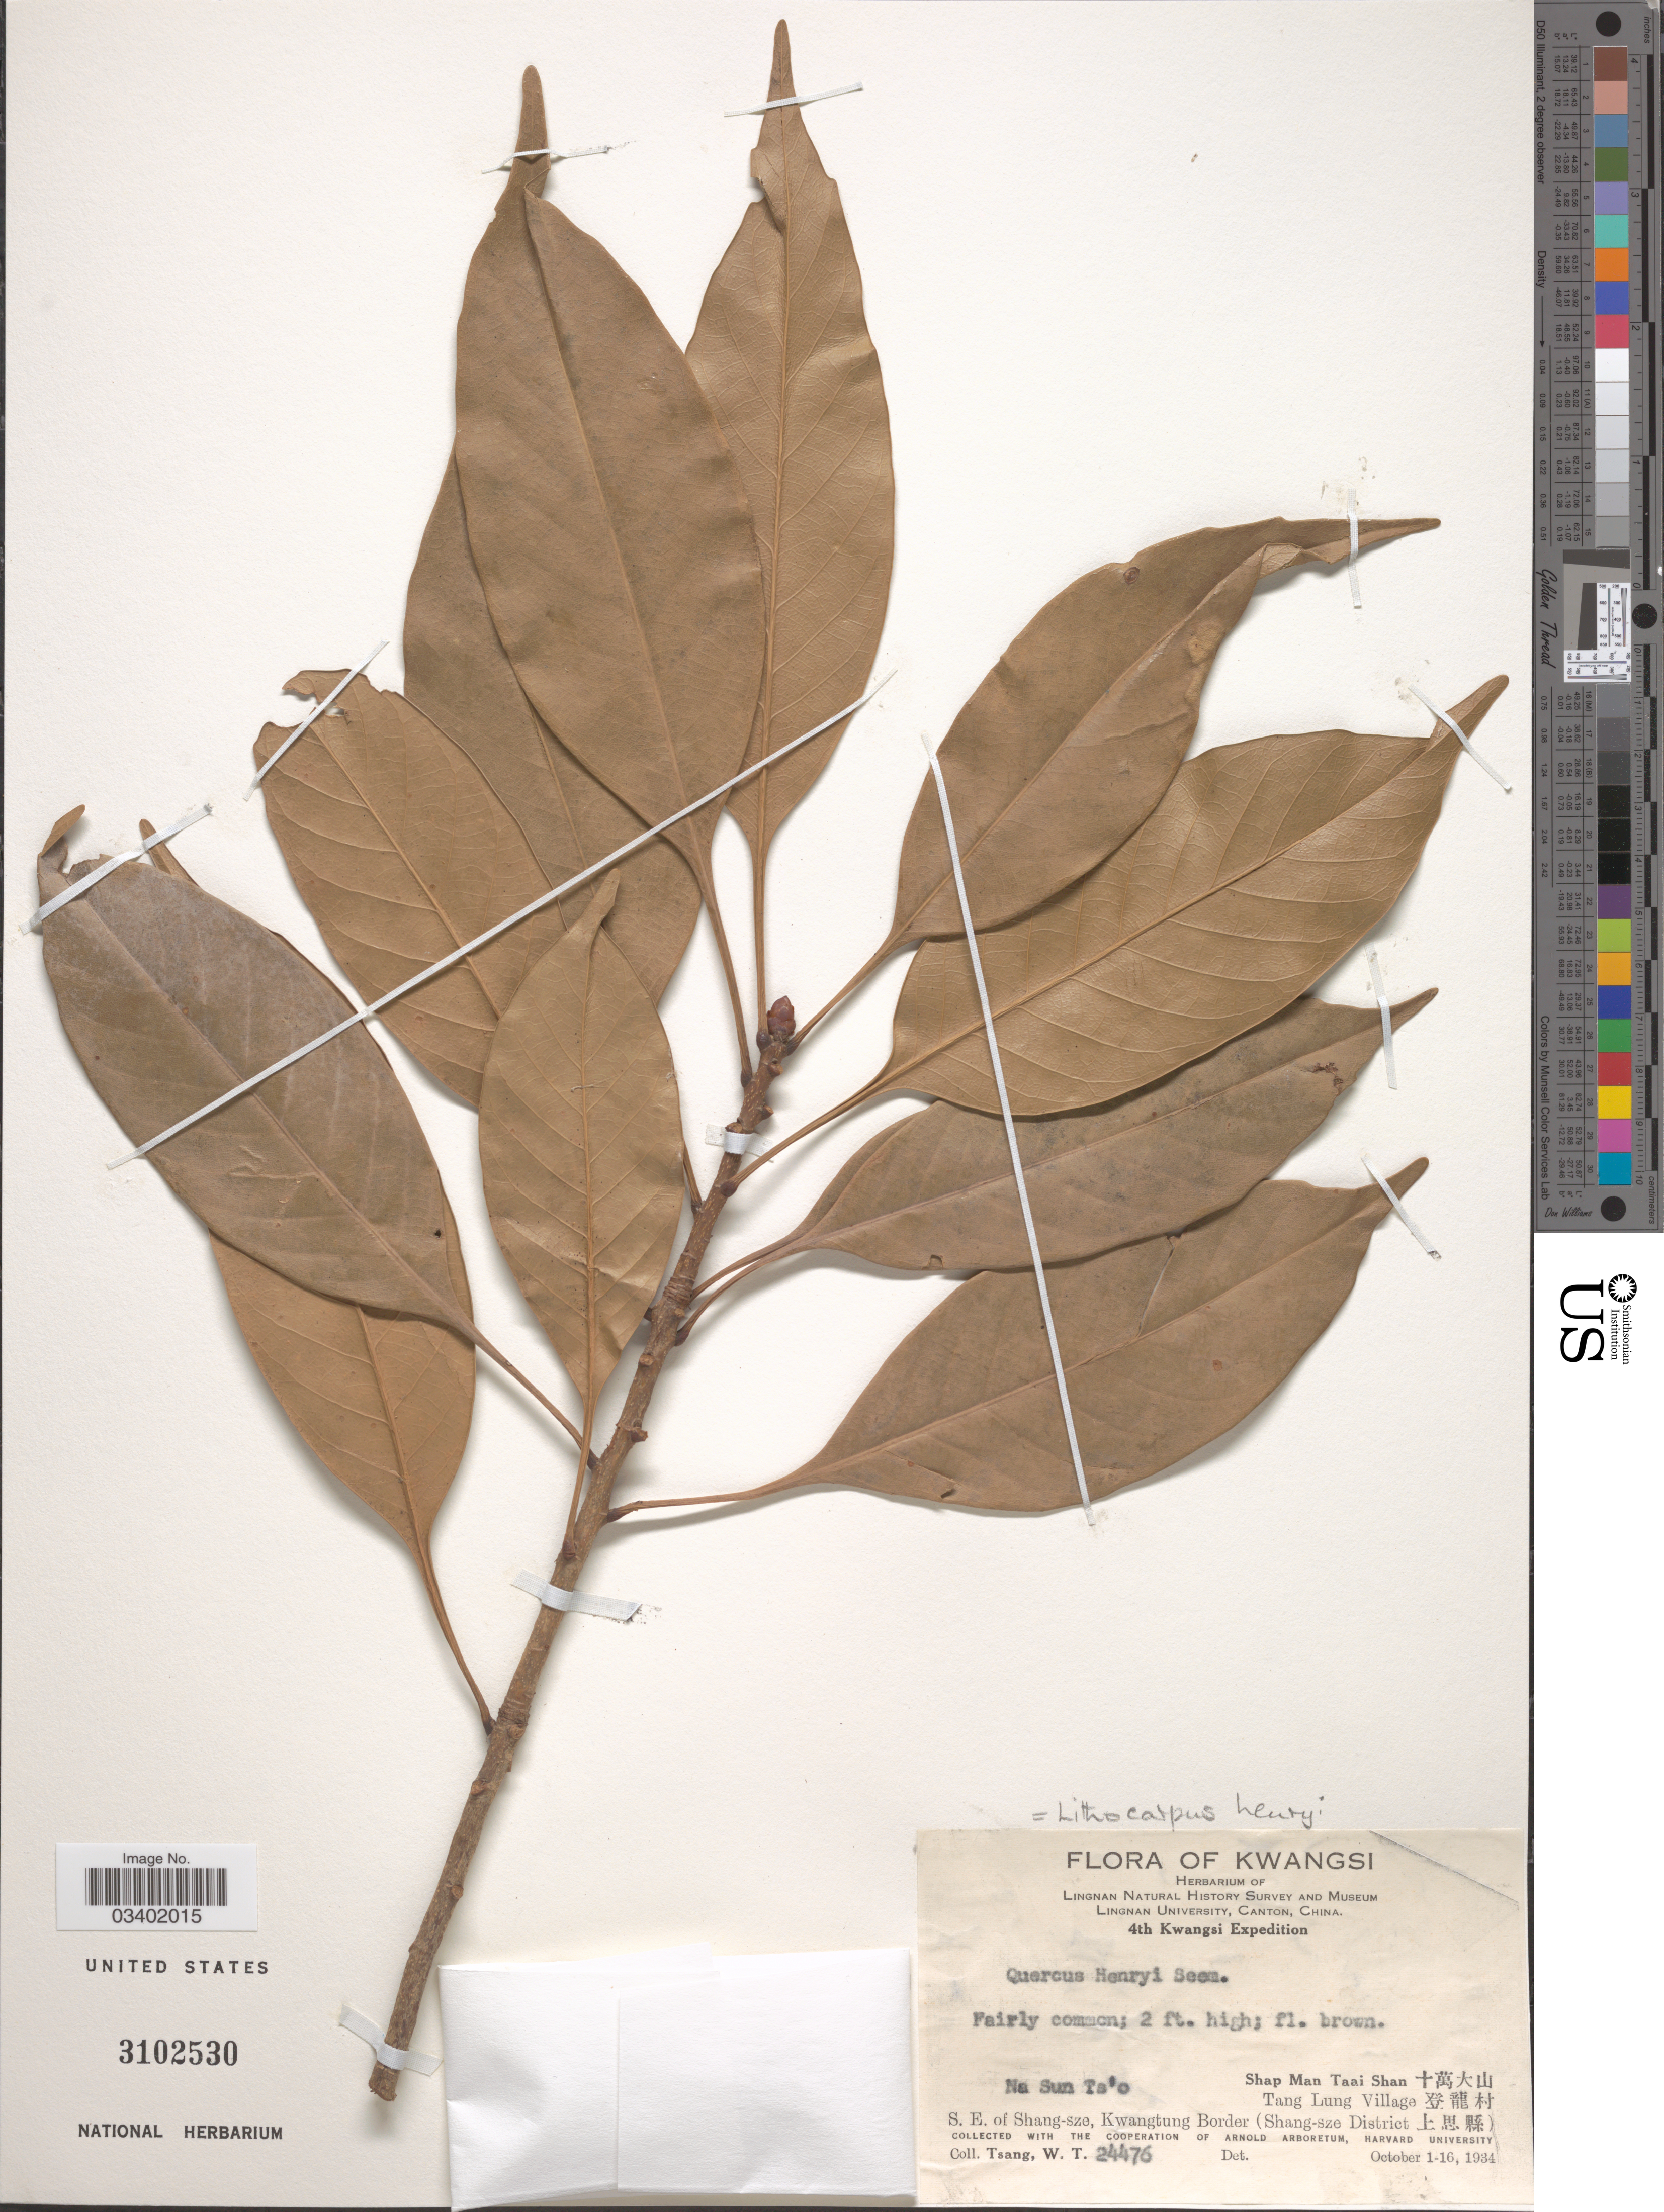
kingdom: Plantae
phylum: Tracheophyta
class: Magnoliopsida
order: Fagales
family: Fagaceae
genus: Lithocarpus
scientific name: Lithocarpus henryi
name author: Rehder & E.H. Wilson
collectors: W. T. Tsang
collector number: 24476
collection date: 1934-10-01/1934-10-16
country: China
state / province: Guangxi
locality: Kwangsi. Na Sun Ts'o. Shap Man Taai Shan X. Tang Lung Village X. S. E. of Shang-sze, Kwangtung Border (Shang-sze District X).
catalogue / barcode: US 3102530